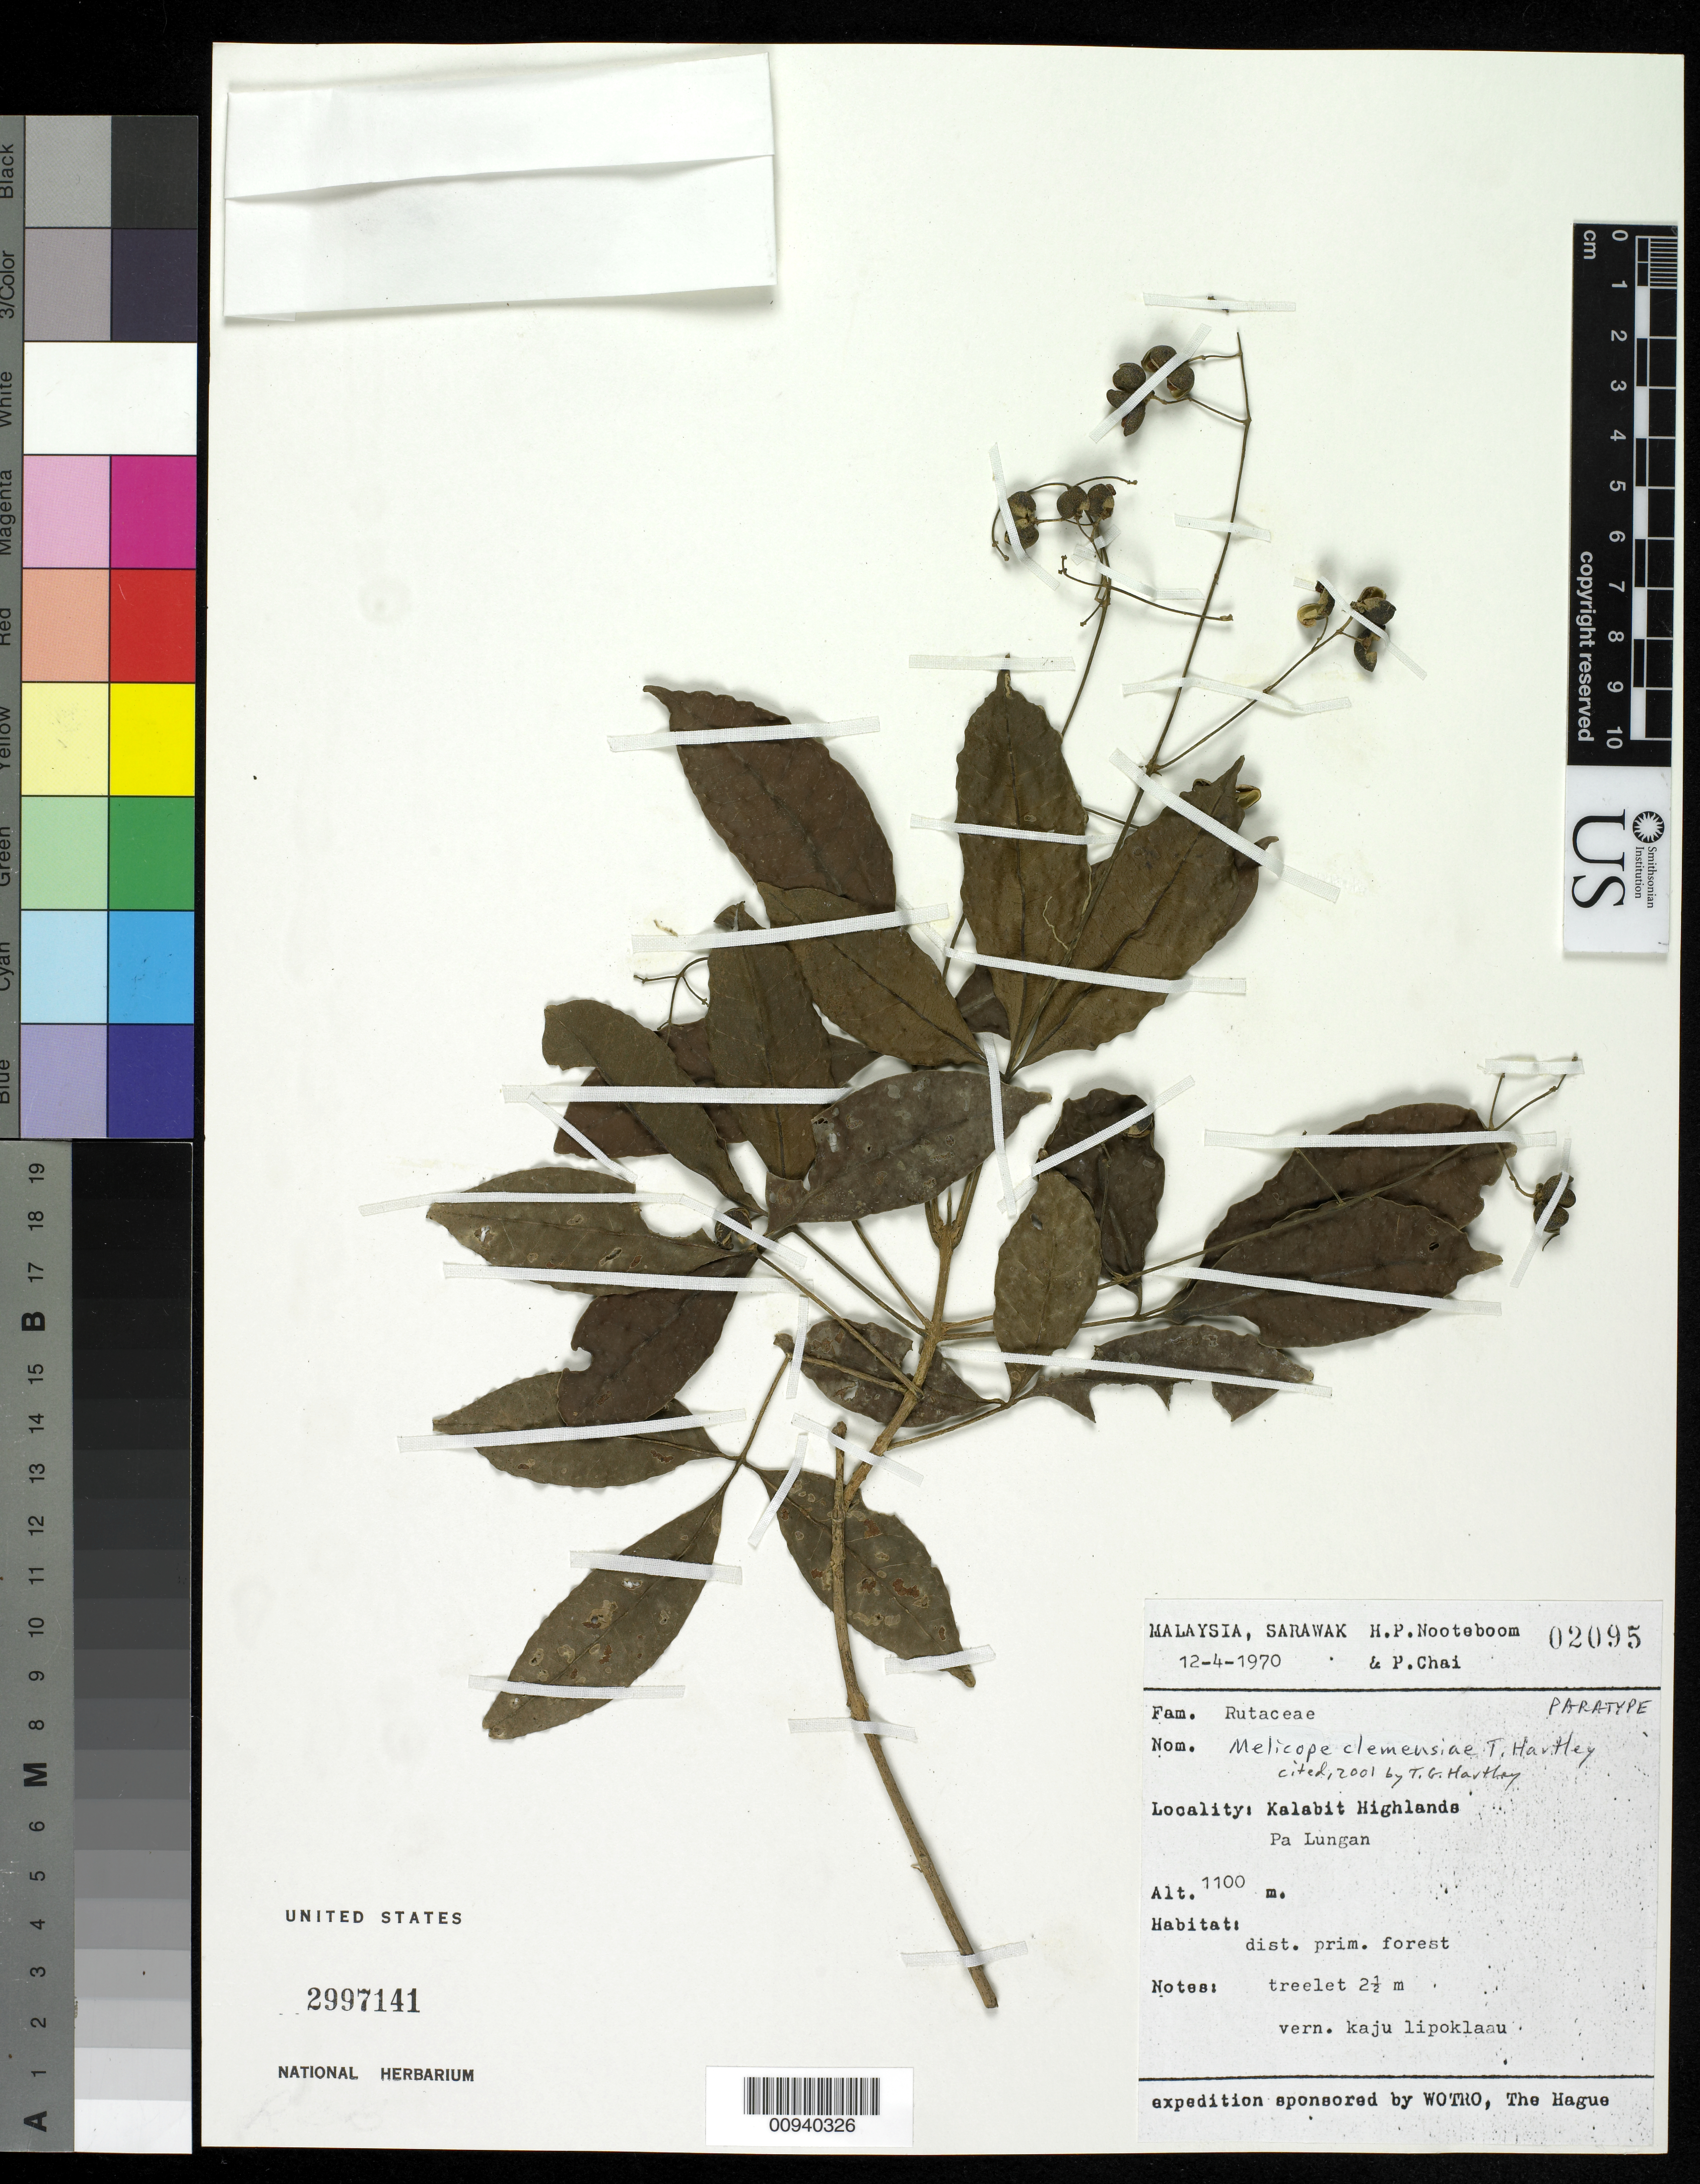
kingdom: Plantae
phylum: Tracheophyta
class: Magnoliopsida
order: Sapindales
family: Rutaceae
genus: Melicope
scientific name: Melicope clemensiae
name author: T.G. Hartley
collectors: H. P. Nooteboom & P. Chai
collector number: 2095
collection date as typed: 12 Apr 1970 or 04 Dec 1970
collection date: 1970-04-12 or 1970-12-04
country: Malaysia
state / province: Sarawak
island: Borneo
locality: Kalabit Highlands, Pa Lungan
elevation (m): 1100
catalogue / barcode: US 2997141